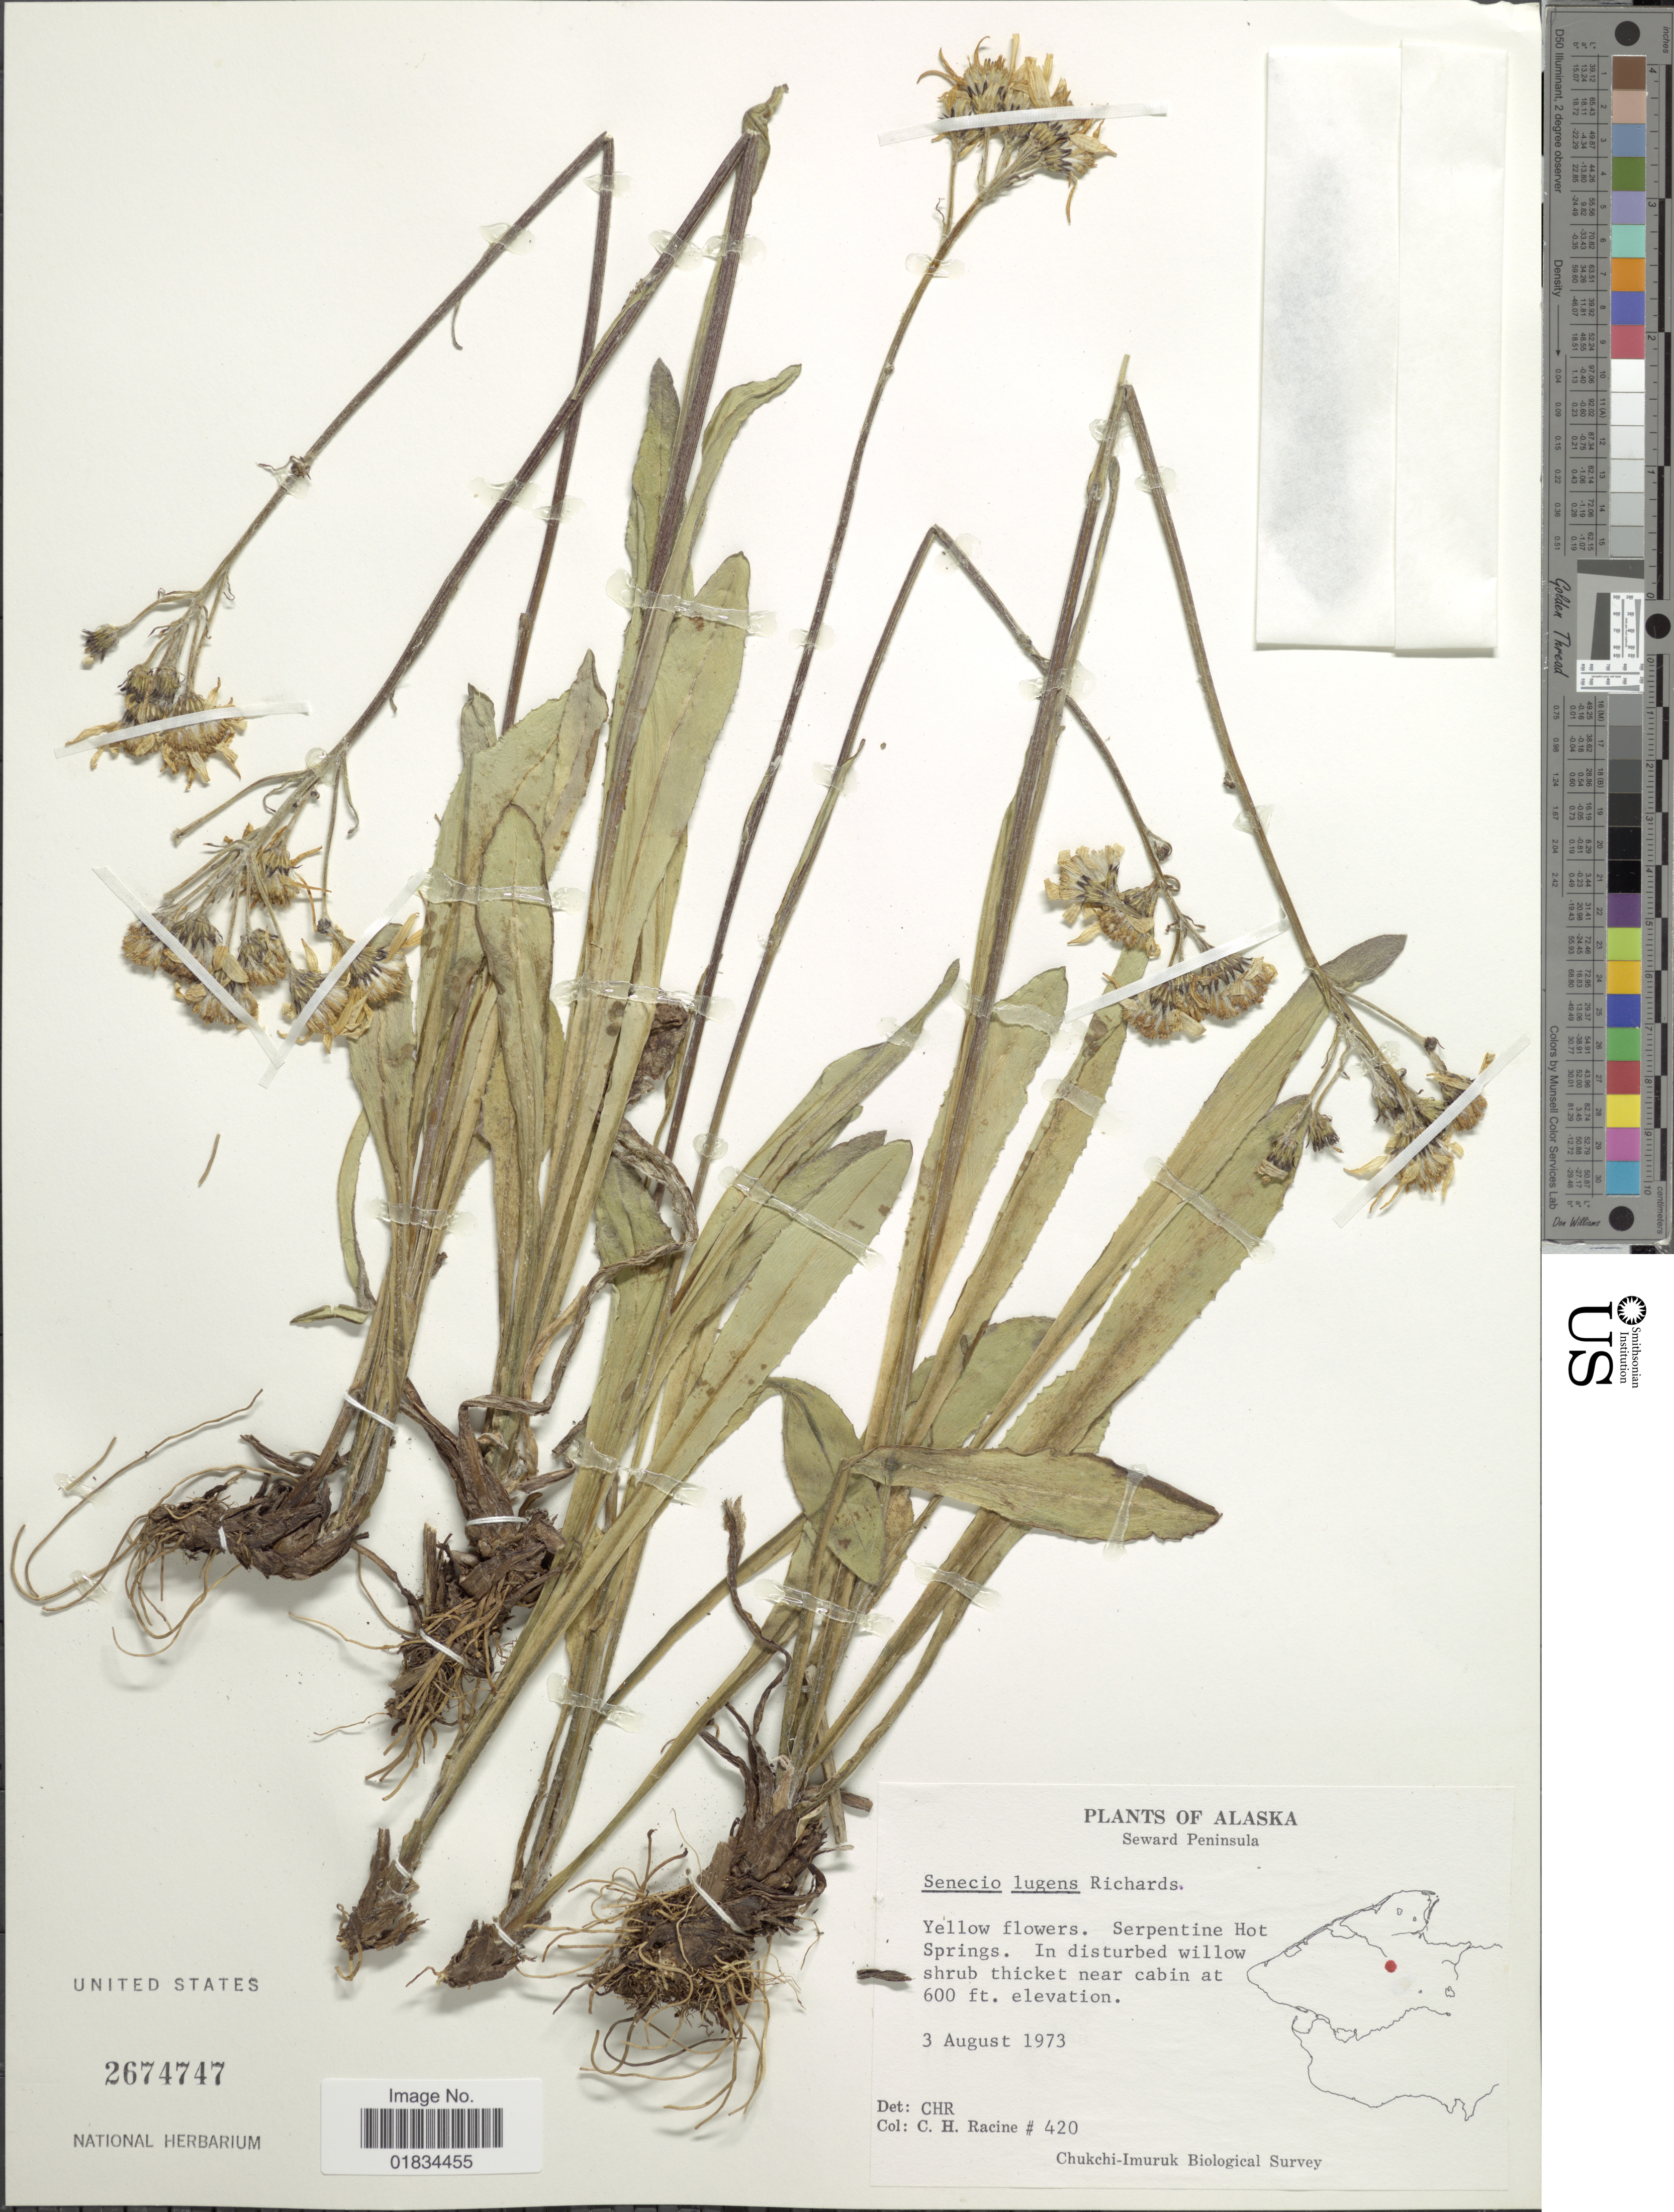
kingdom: Plantae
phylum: Tracheophyta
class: Magnoliopsida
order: Asterales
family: Asteraceae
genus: Senecio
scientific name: Senecio lugens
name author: Richardson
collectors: C. Racine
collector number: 420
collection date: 1973-08-03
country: United States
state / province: Alaska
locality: Sewadr Peninsula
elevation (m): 183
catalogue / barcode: US 2674747